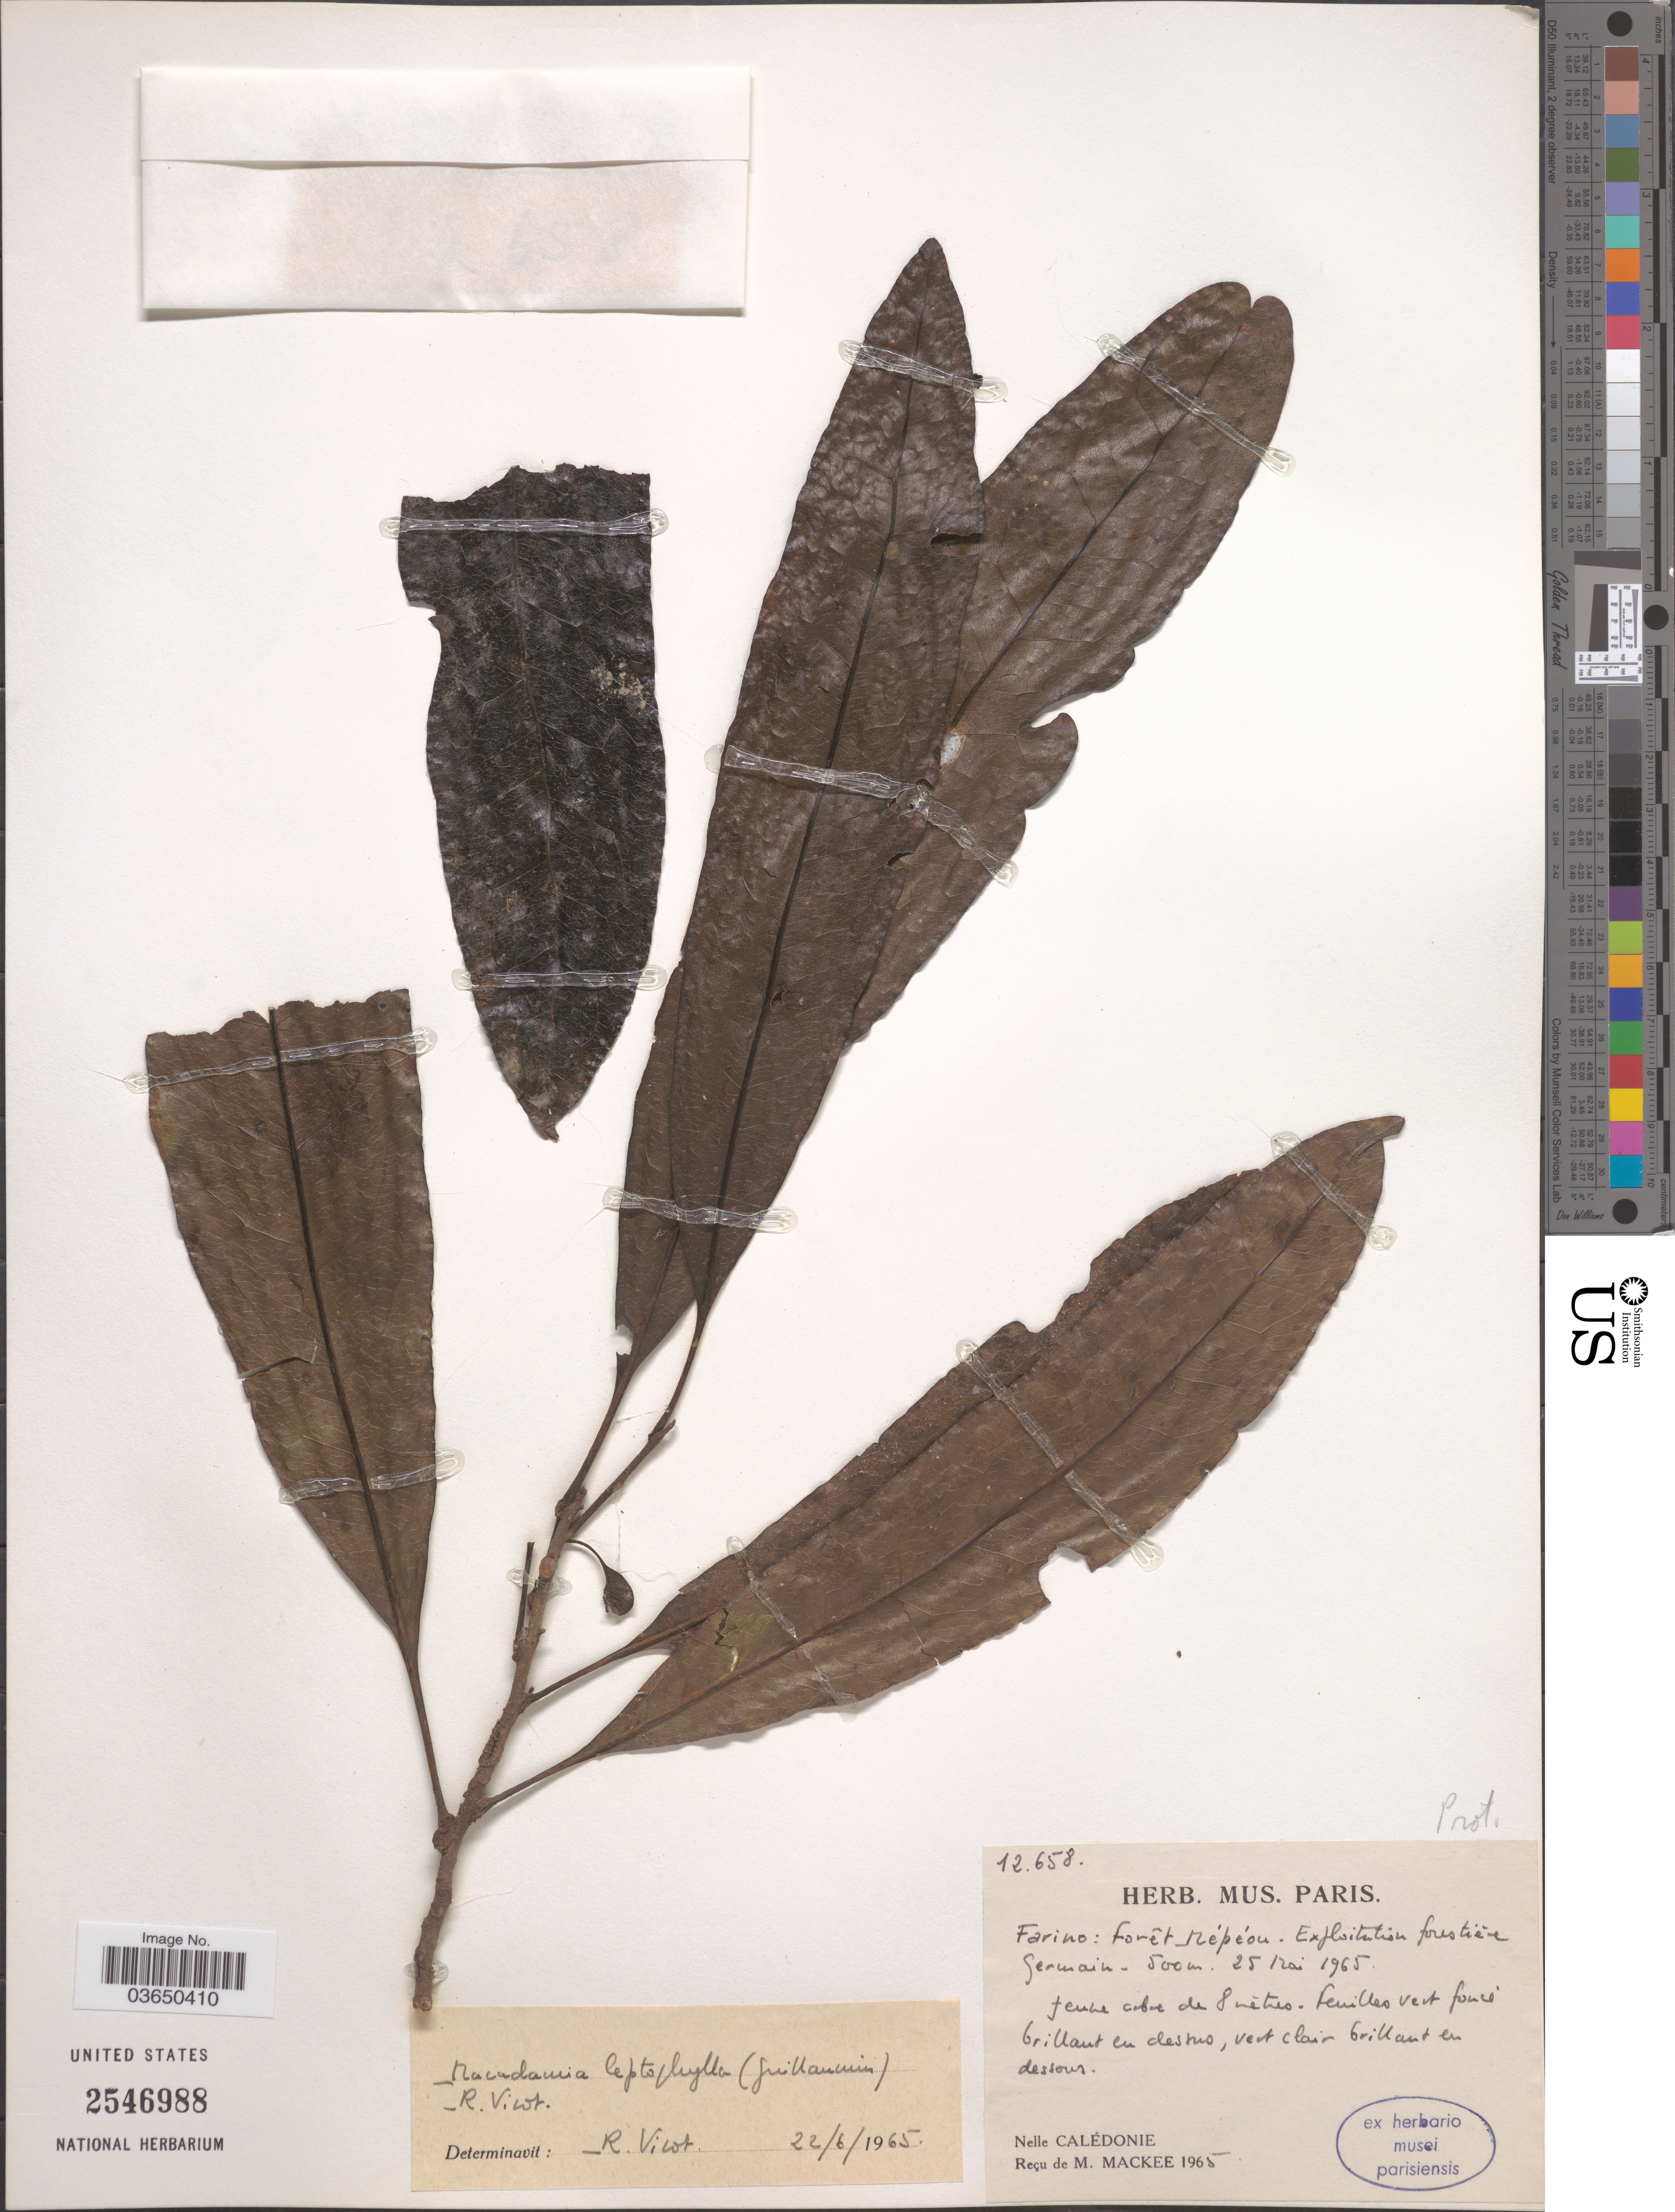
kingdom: Plantae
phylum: Tracheophyta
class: Magnoliopsida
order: Proteales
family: Proteaceae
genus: Macadamia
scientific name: Macadamia leptophylla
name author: (Guillaumin) R. Virot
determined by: Strong, Mark T., (BOT), Smithsonian Institution - National Museum of Natural History (UNITED STATES)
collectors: M. Mackee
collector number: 12658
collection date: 1965-05-25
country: New Caledonia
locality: Farino: Forêt Mépéou. Exploitation forestière Germain. Nelle Calédonie.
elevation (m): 500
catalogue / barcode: US 2546988